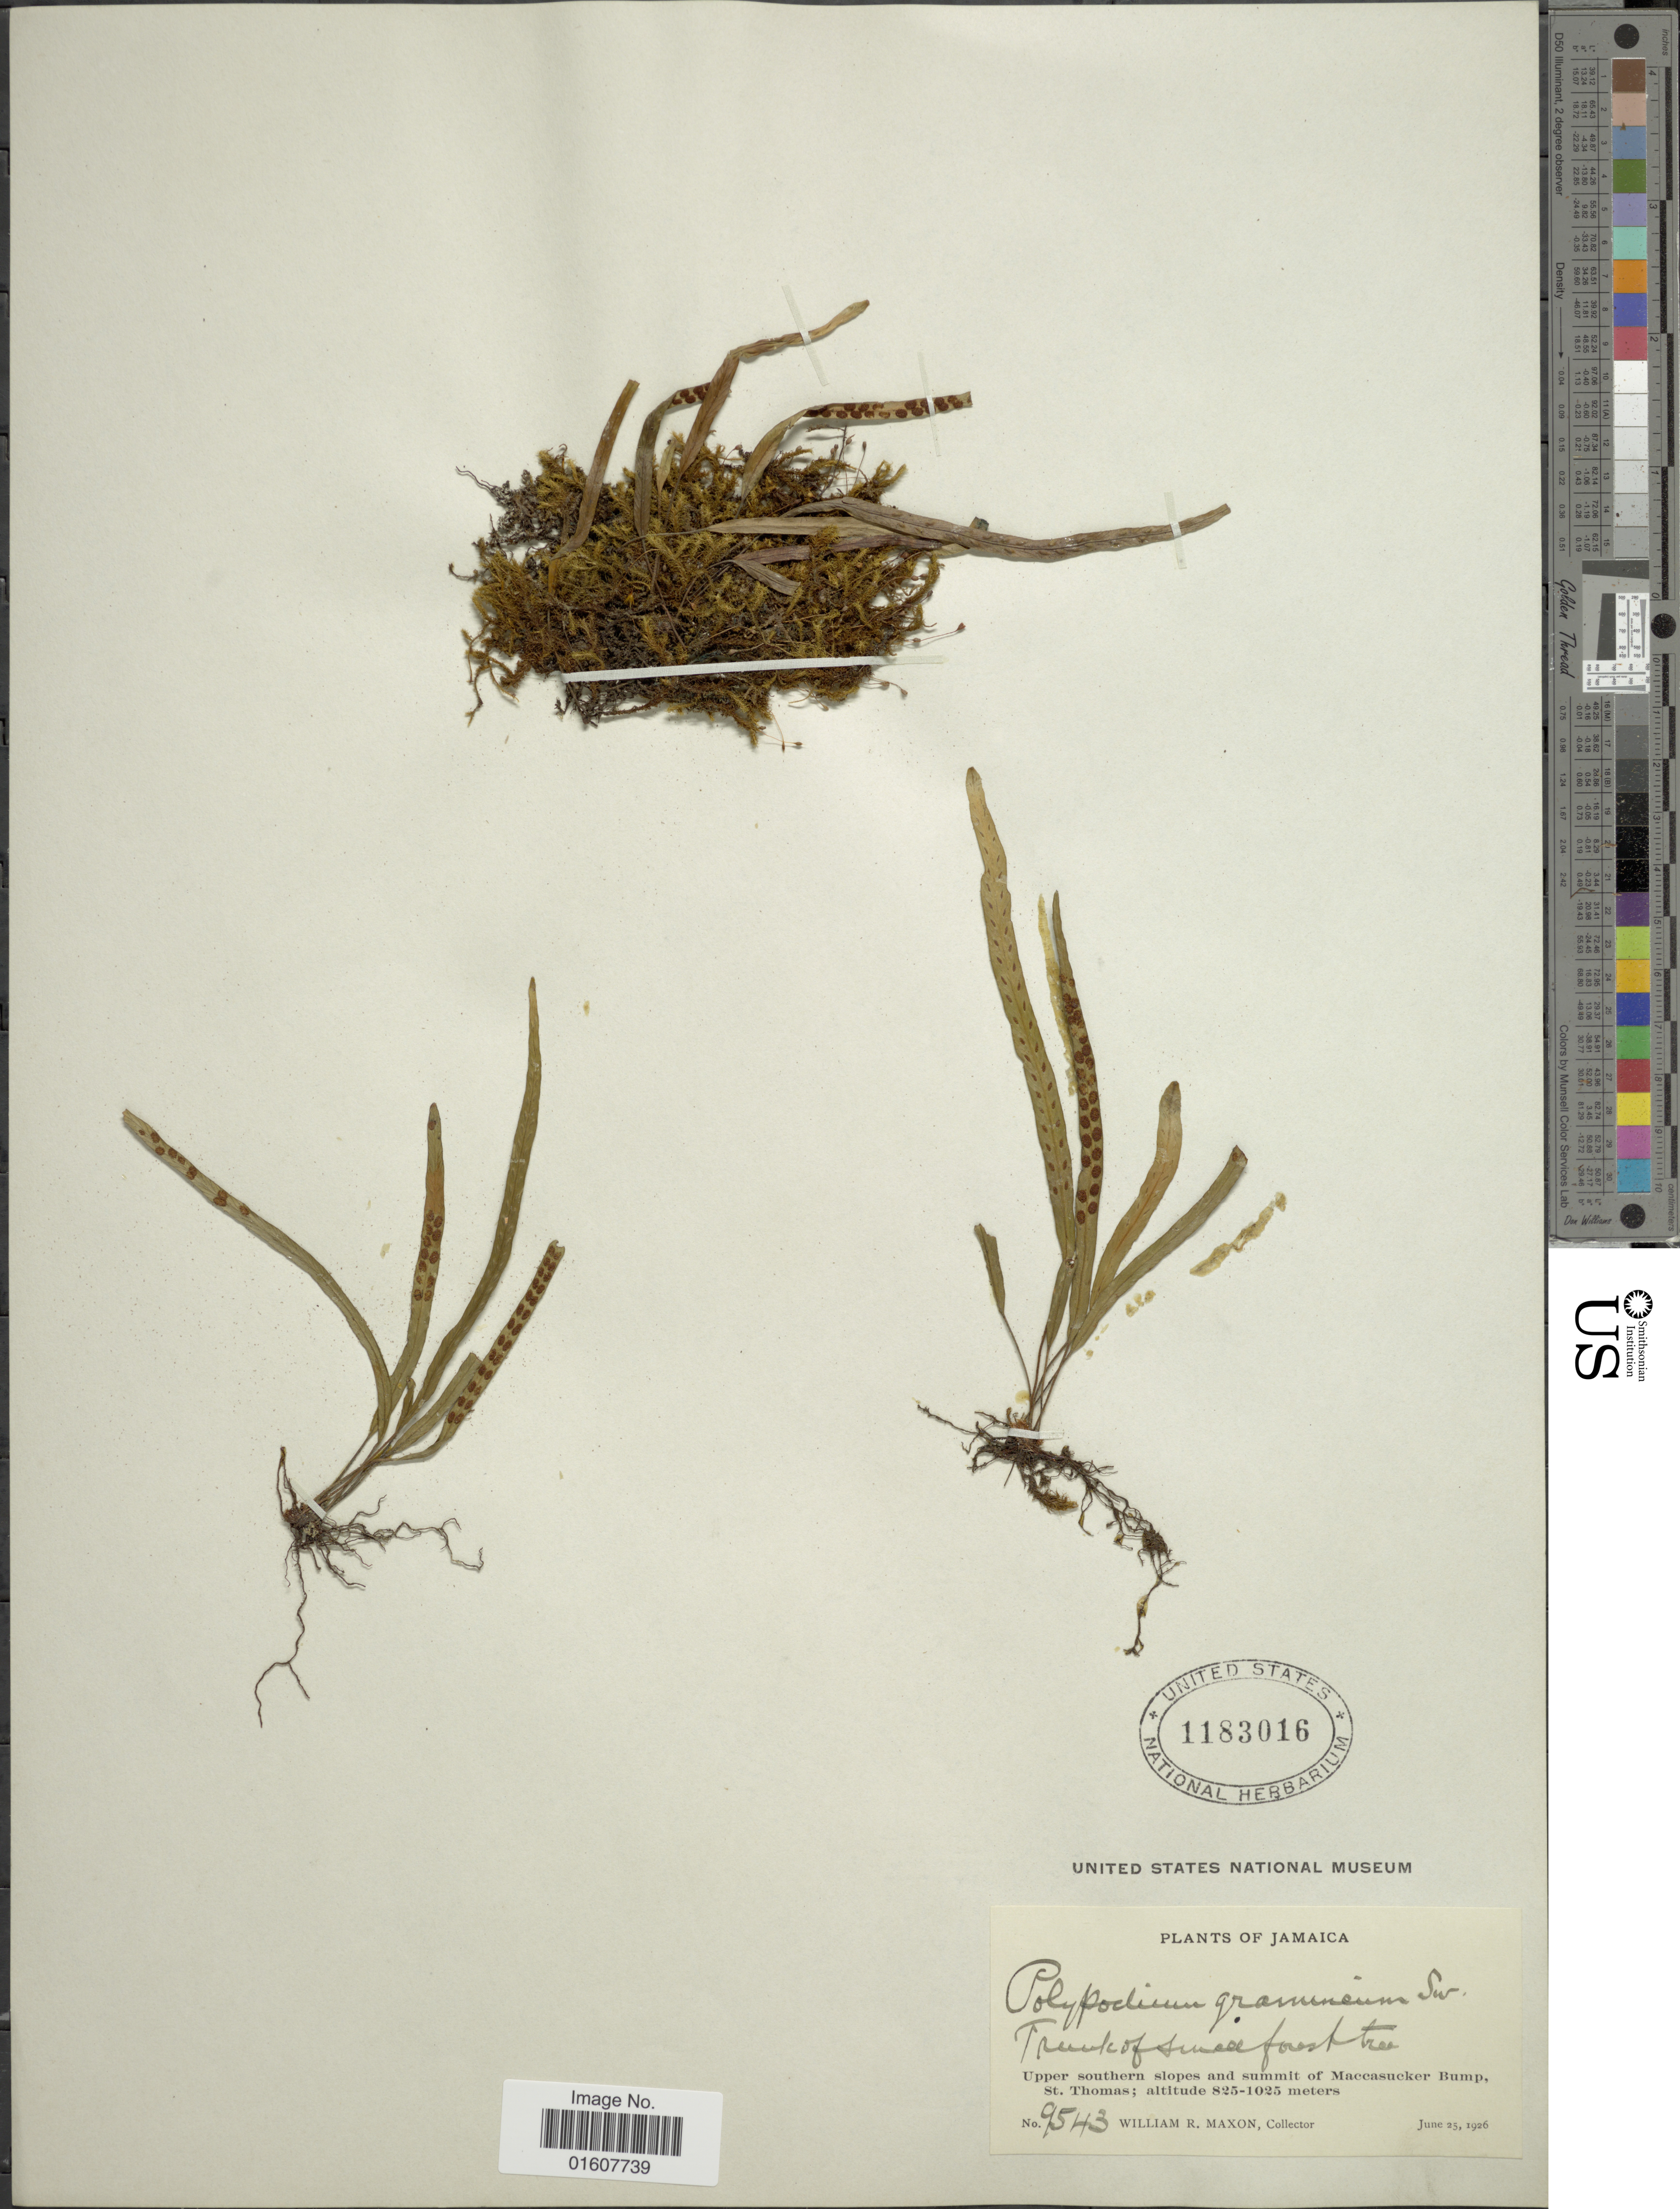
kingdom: Plantae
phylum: Tracheophyta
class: Polypodiopsida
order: Polypodiales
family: Polypodiaceae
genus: Lomaphlebia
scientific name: Lomaphlebia linearis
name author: (Sw.) J. Sm.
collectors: W. R. Maxon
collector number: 9543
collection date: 1926-06-25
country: Jamaica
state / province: Saint Thomas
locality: Upper southern slopes and summit of Maccasucker Bump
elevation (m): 825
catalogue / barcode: US 1183016